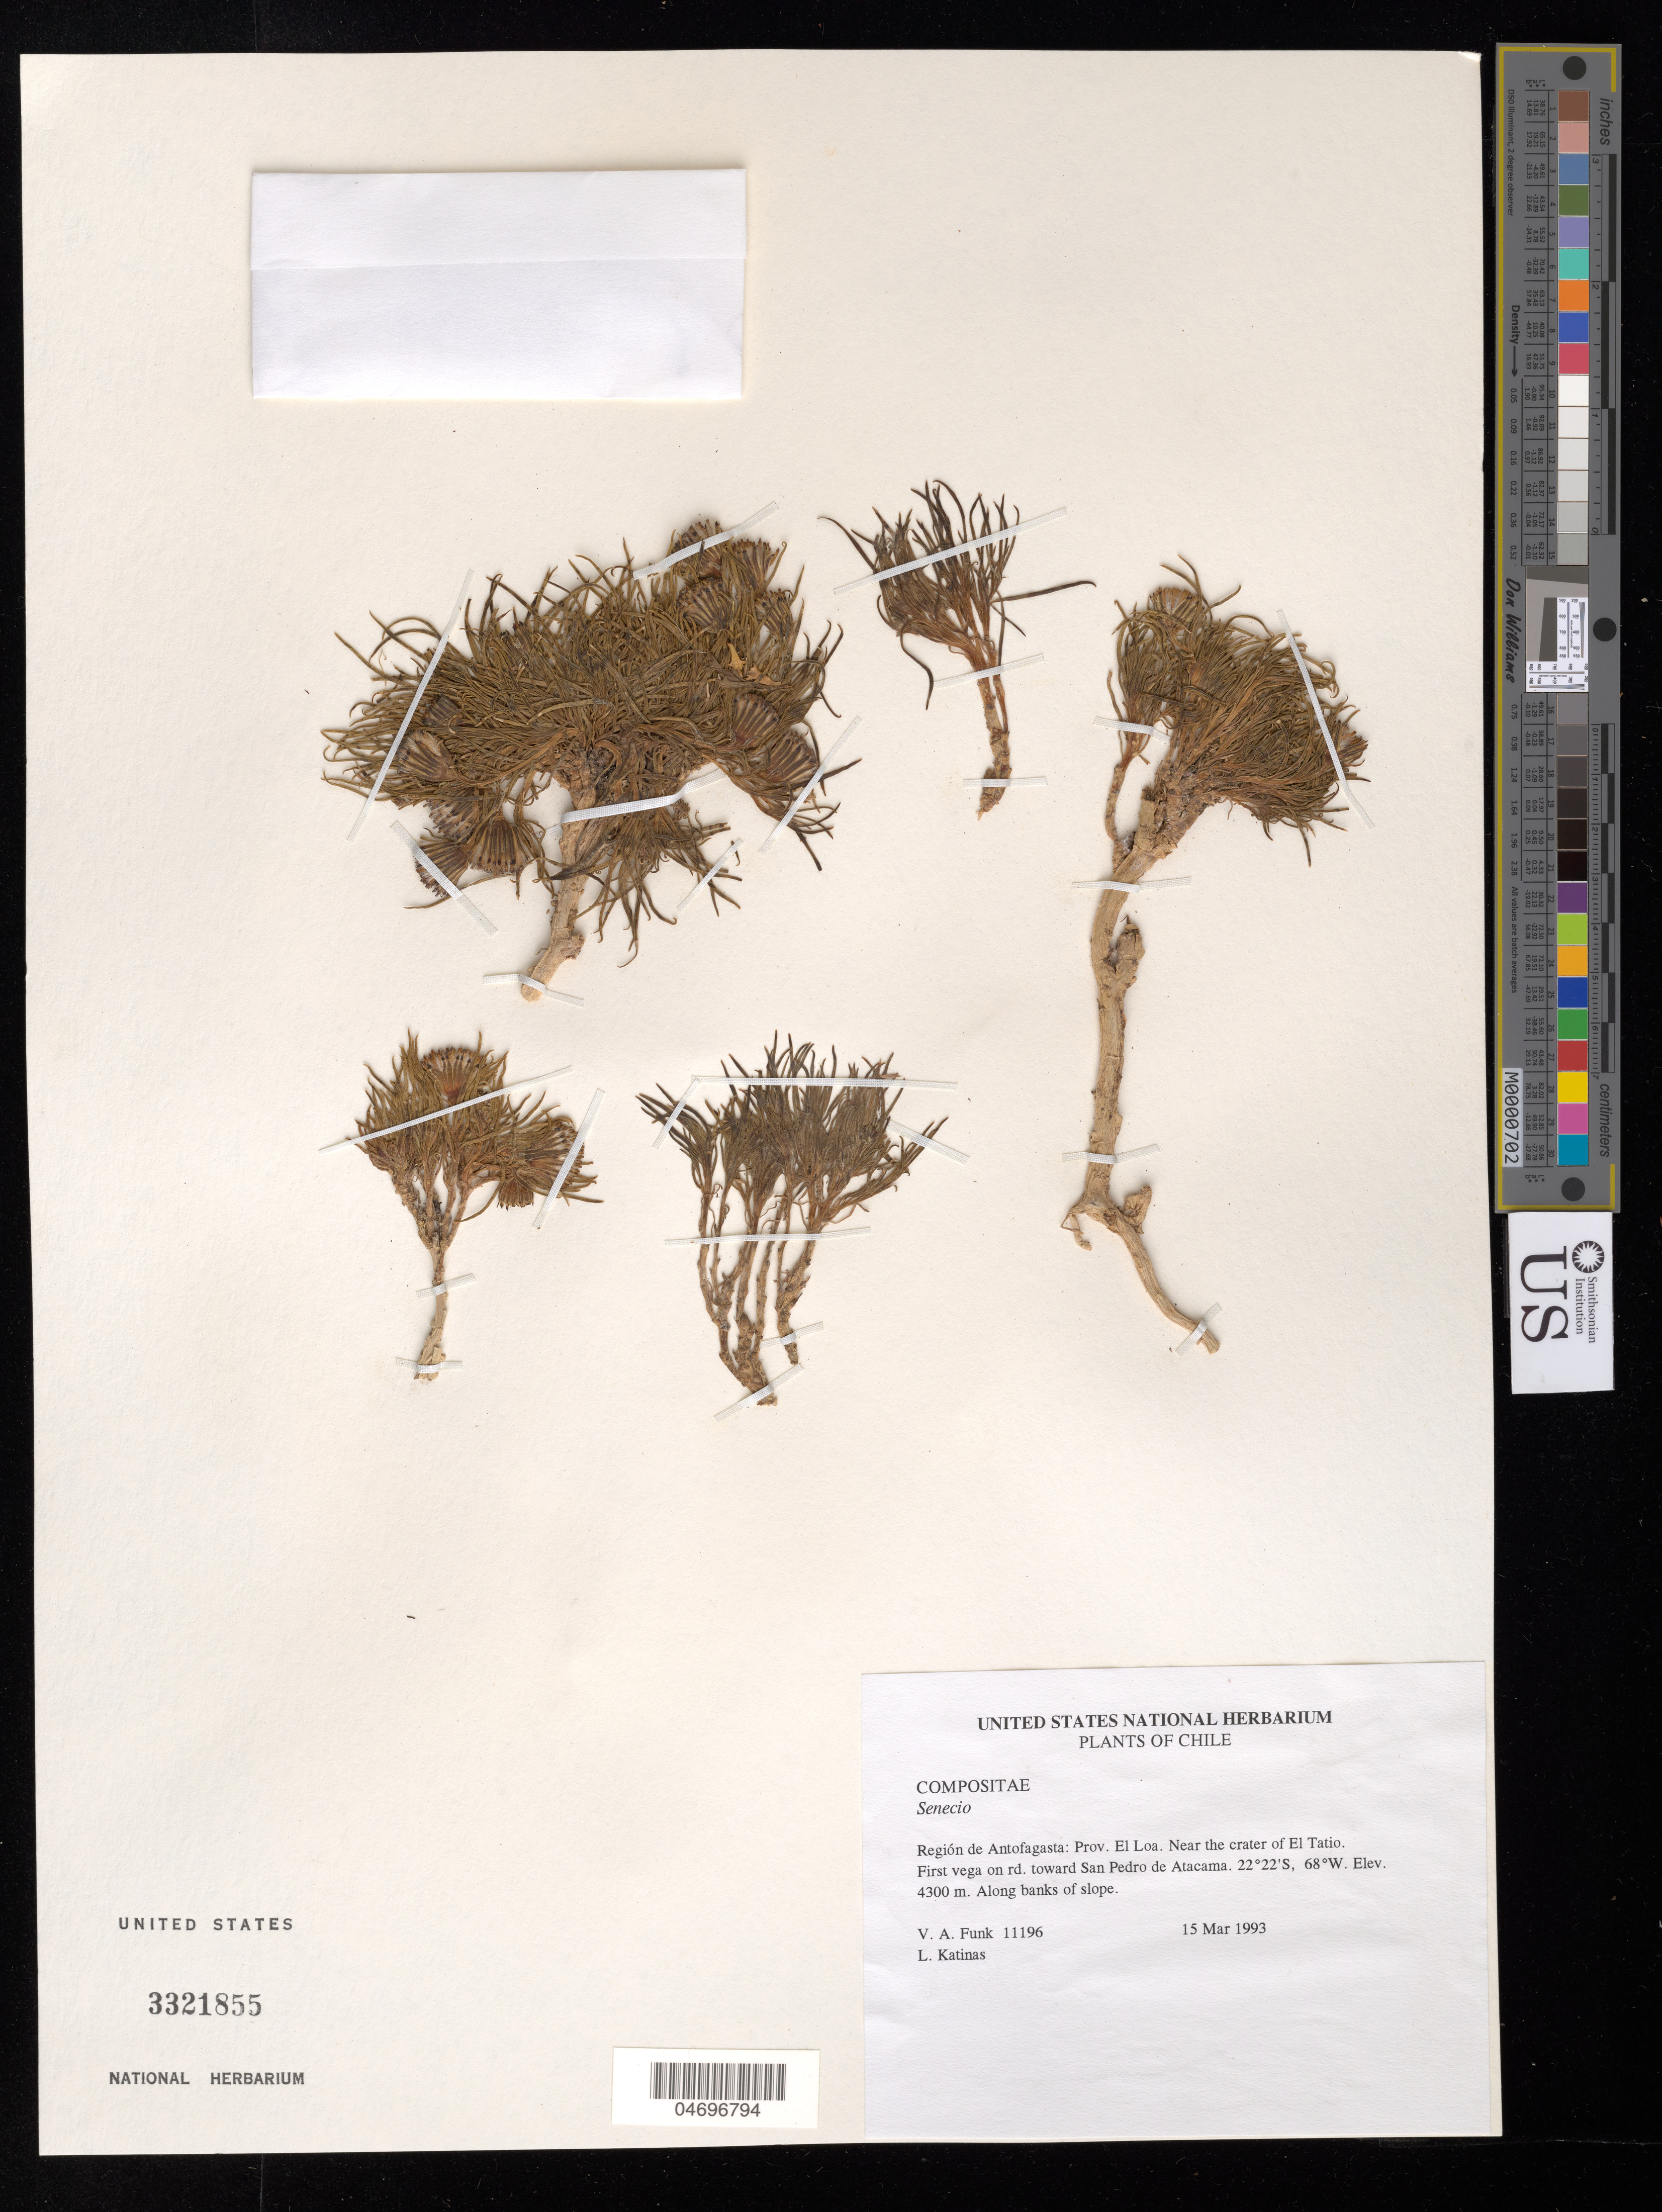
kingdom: Plantae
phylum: Tracheophyta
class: Magnoliopsida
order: Asterales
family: Asteraceae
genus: Senecio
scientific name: Senecio sp.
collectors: V. Funk & L. Katinas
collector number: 11196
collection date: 1993-03-15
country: Chile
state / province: Antofagasta (II)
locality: Prov. El Loa, near the crater of El Tatio, first vega on rd. toward San Pedro de Atacama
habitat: Along banks of slope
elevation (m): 4300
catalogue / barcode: US 3321855